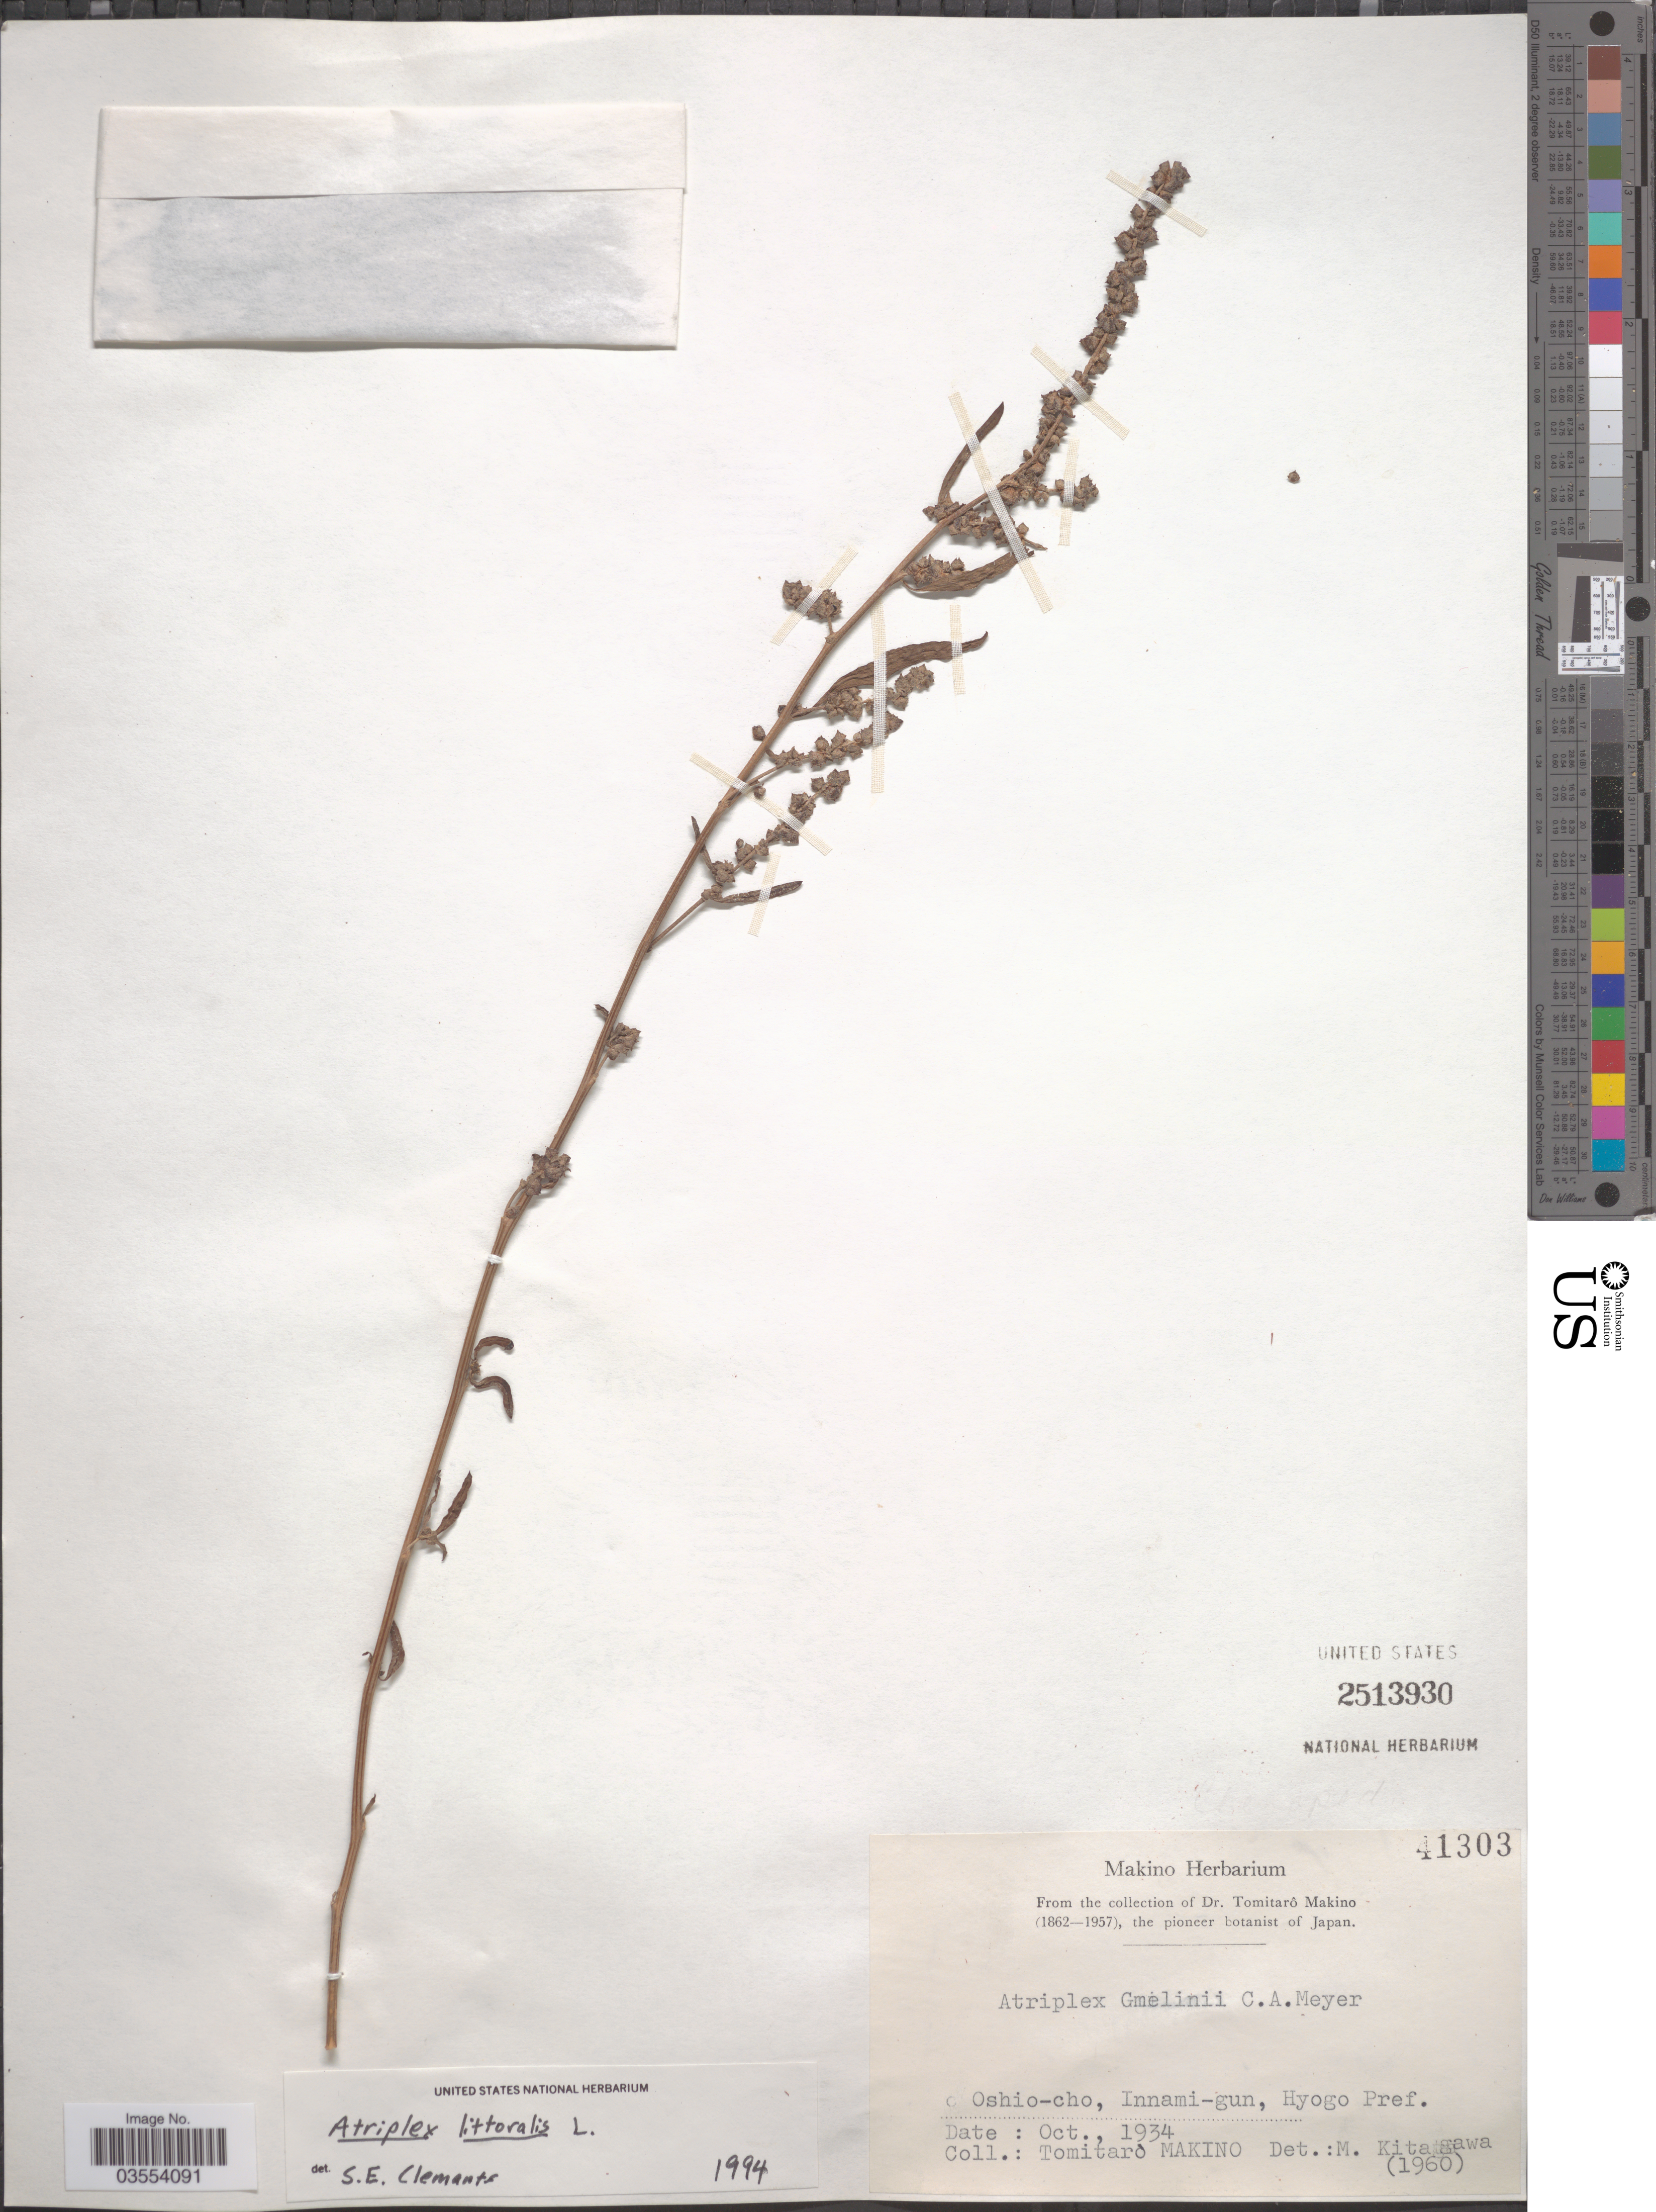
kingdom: Plantae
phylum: Tracheophyta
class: Magnoliopsida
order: Caryophyllales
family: Amaranthaceae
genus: Atriplex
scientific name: Atriplex littoralis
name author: L.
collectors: T. Makino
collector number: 41303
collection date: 1934-10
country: Japan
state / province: Hyogo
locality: Oshio-cho, Innami-gun, Hyogo Pref.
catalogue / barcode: US 2513930